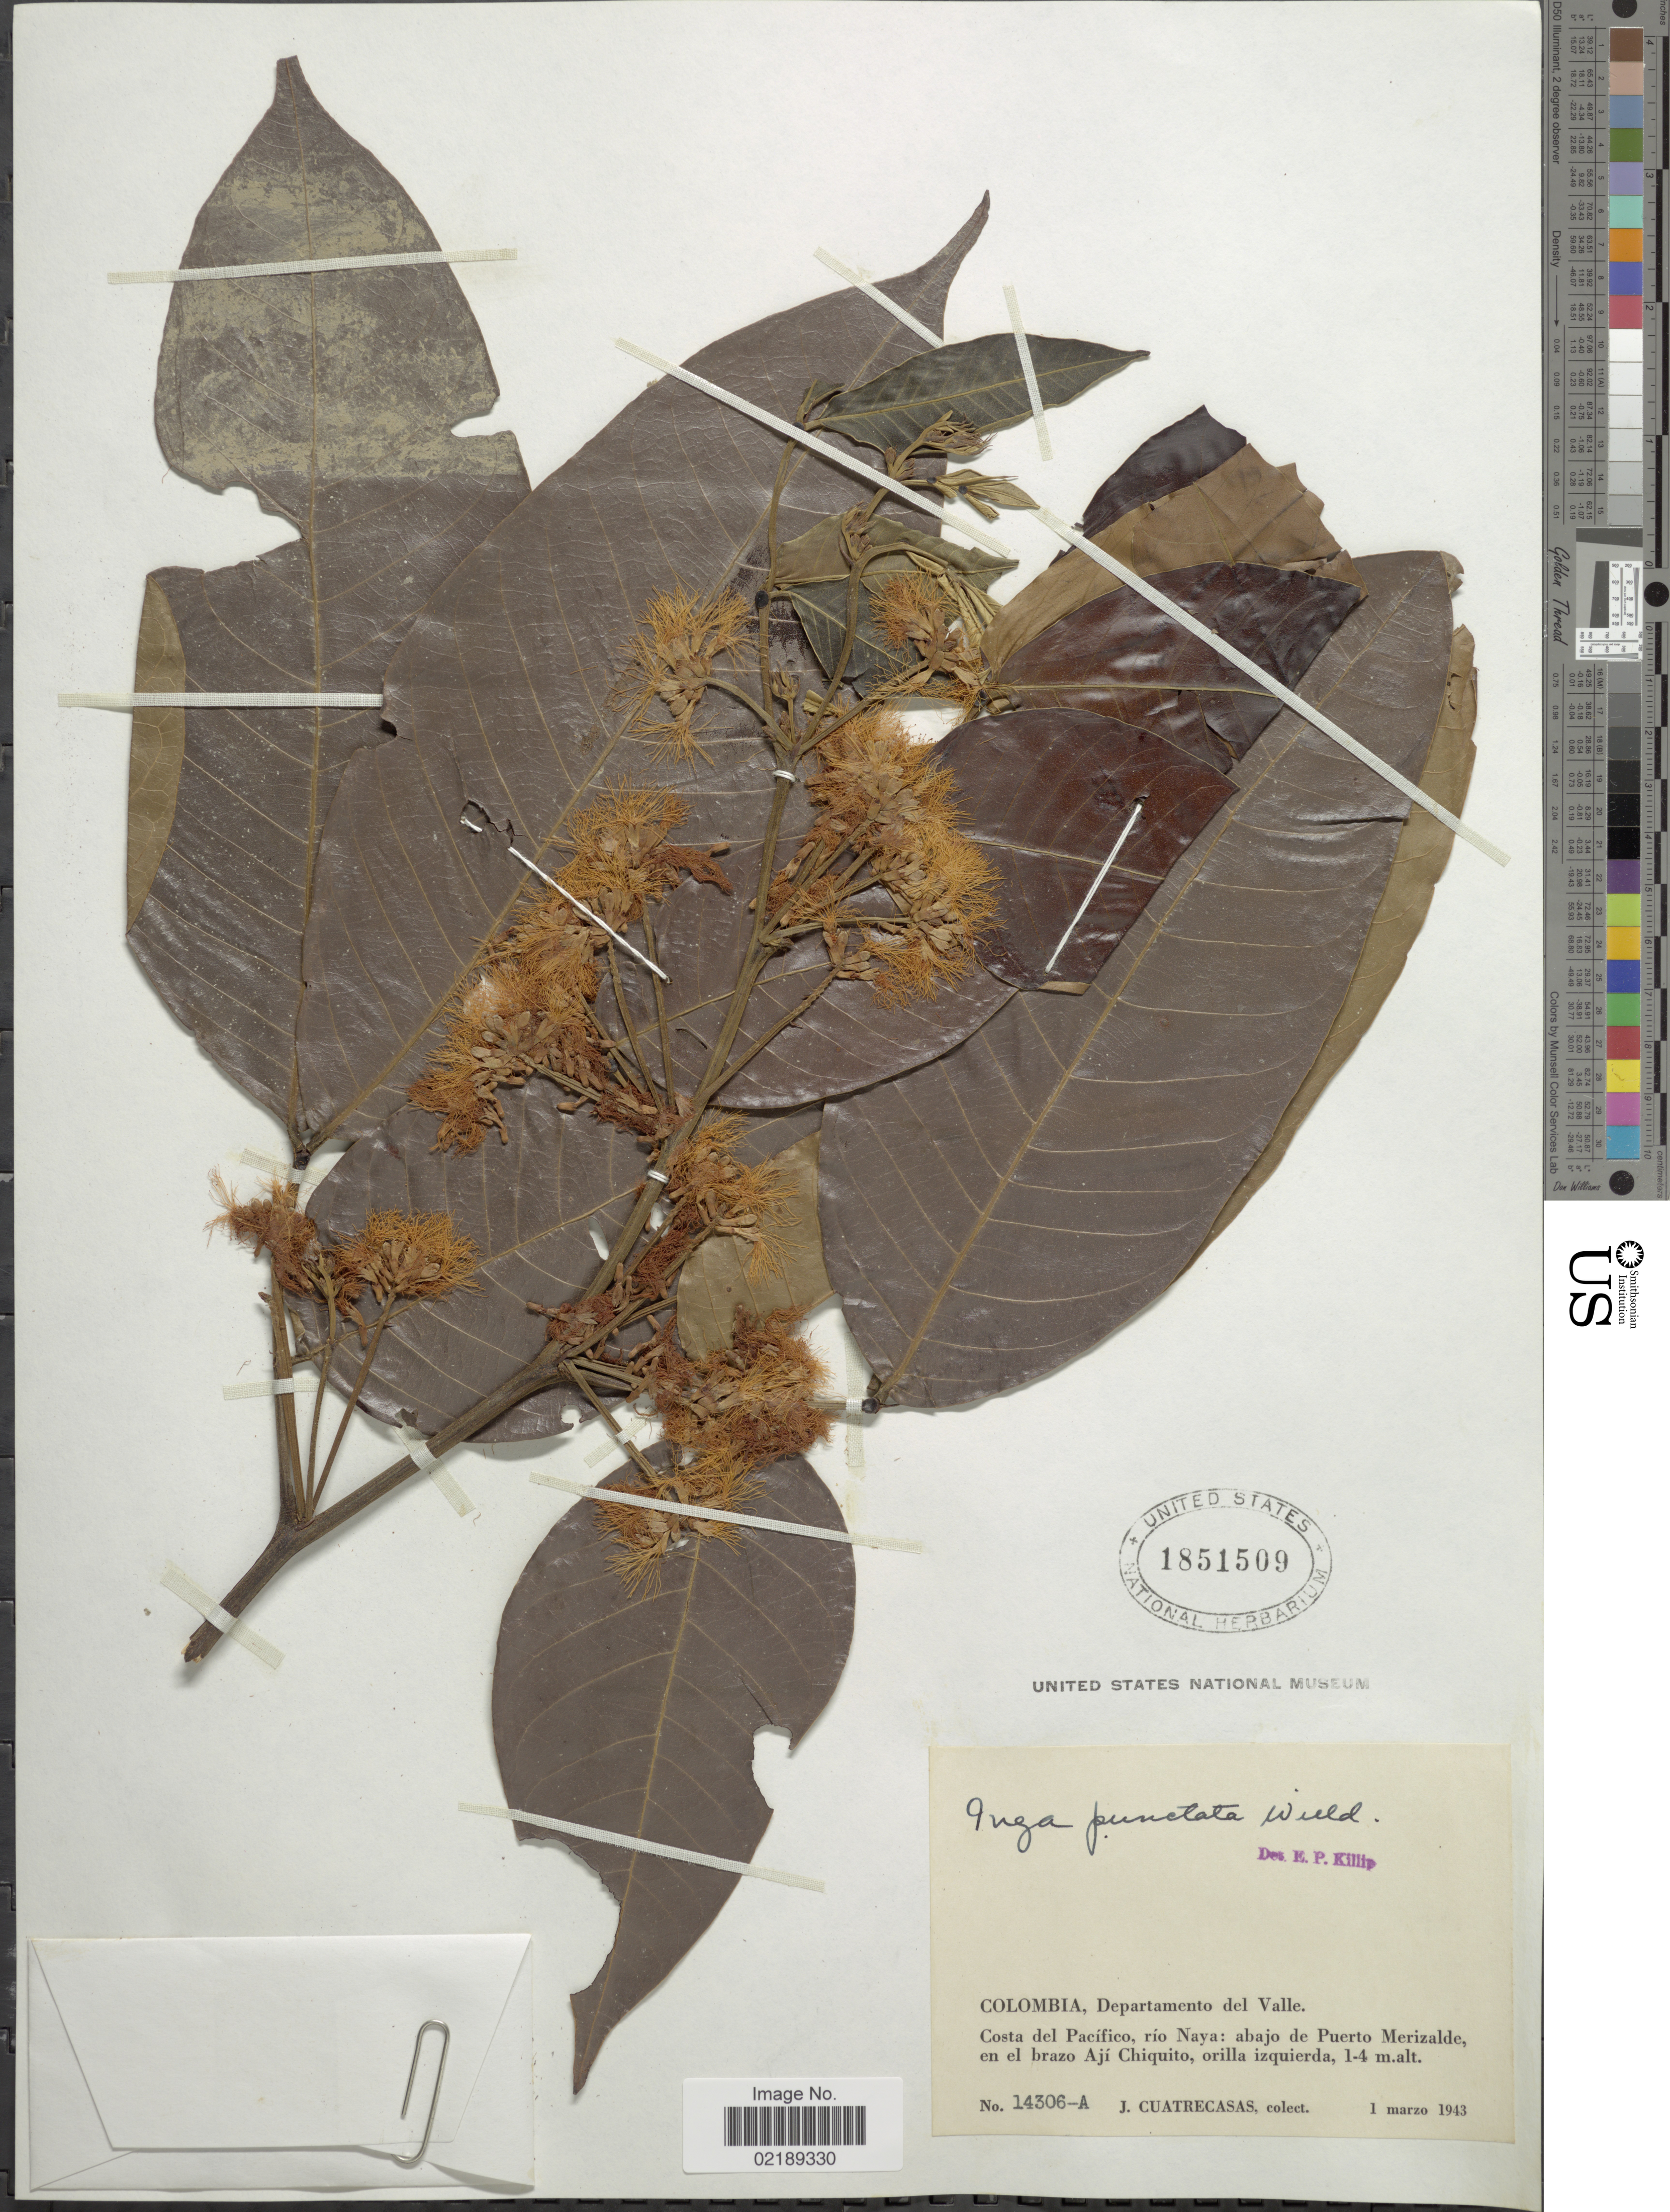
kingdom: Plantae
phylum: Tracheophyta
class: Magnoliopsida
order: Fabales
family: Fabaceae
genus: Inga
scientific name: Inga punctata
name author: Willd.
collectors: J. Cuatrecasas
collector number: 14308-A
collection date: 1943-03-01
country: Colombia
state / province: Valle del Cauca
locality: Valle, Costa del Pacifico, rio Naya: abajo de Puerto Merizalde, en el brazo Aji Chiquito, orilla izquierda.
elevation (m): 1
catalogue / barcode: US 1851509